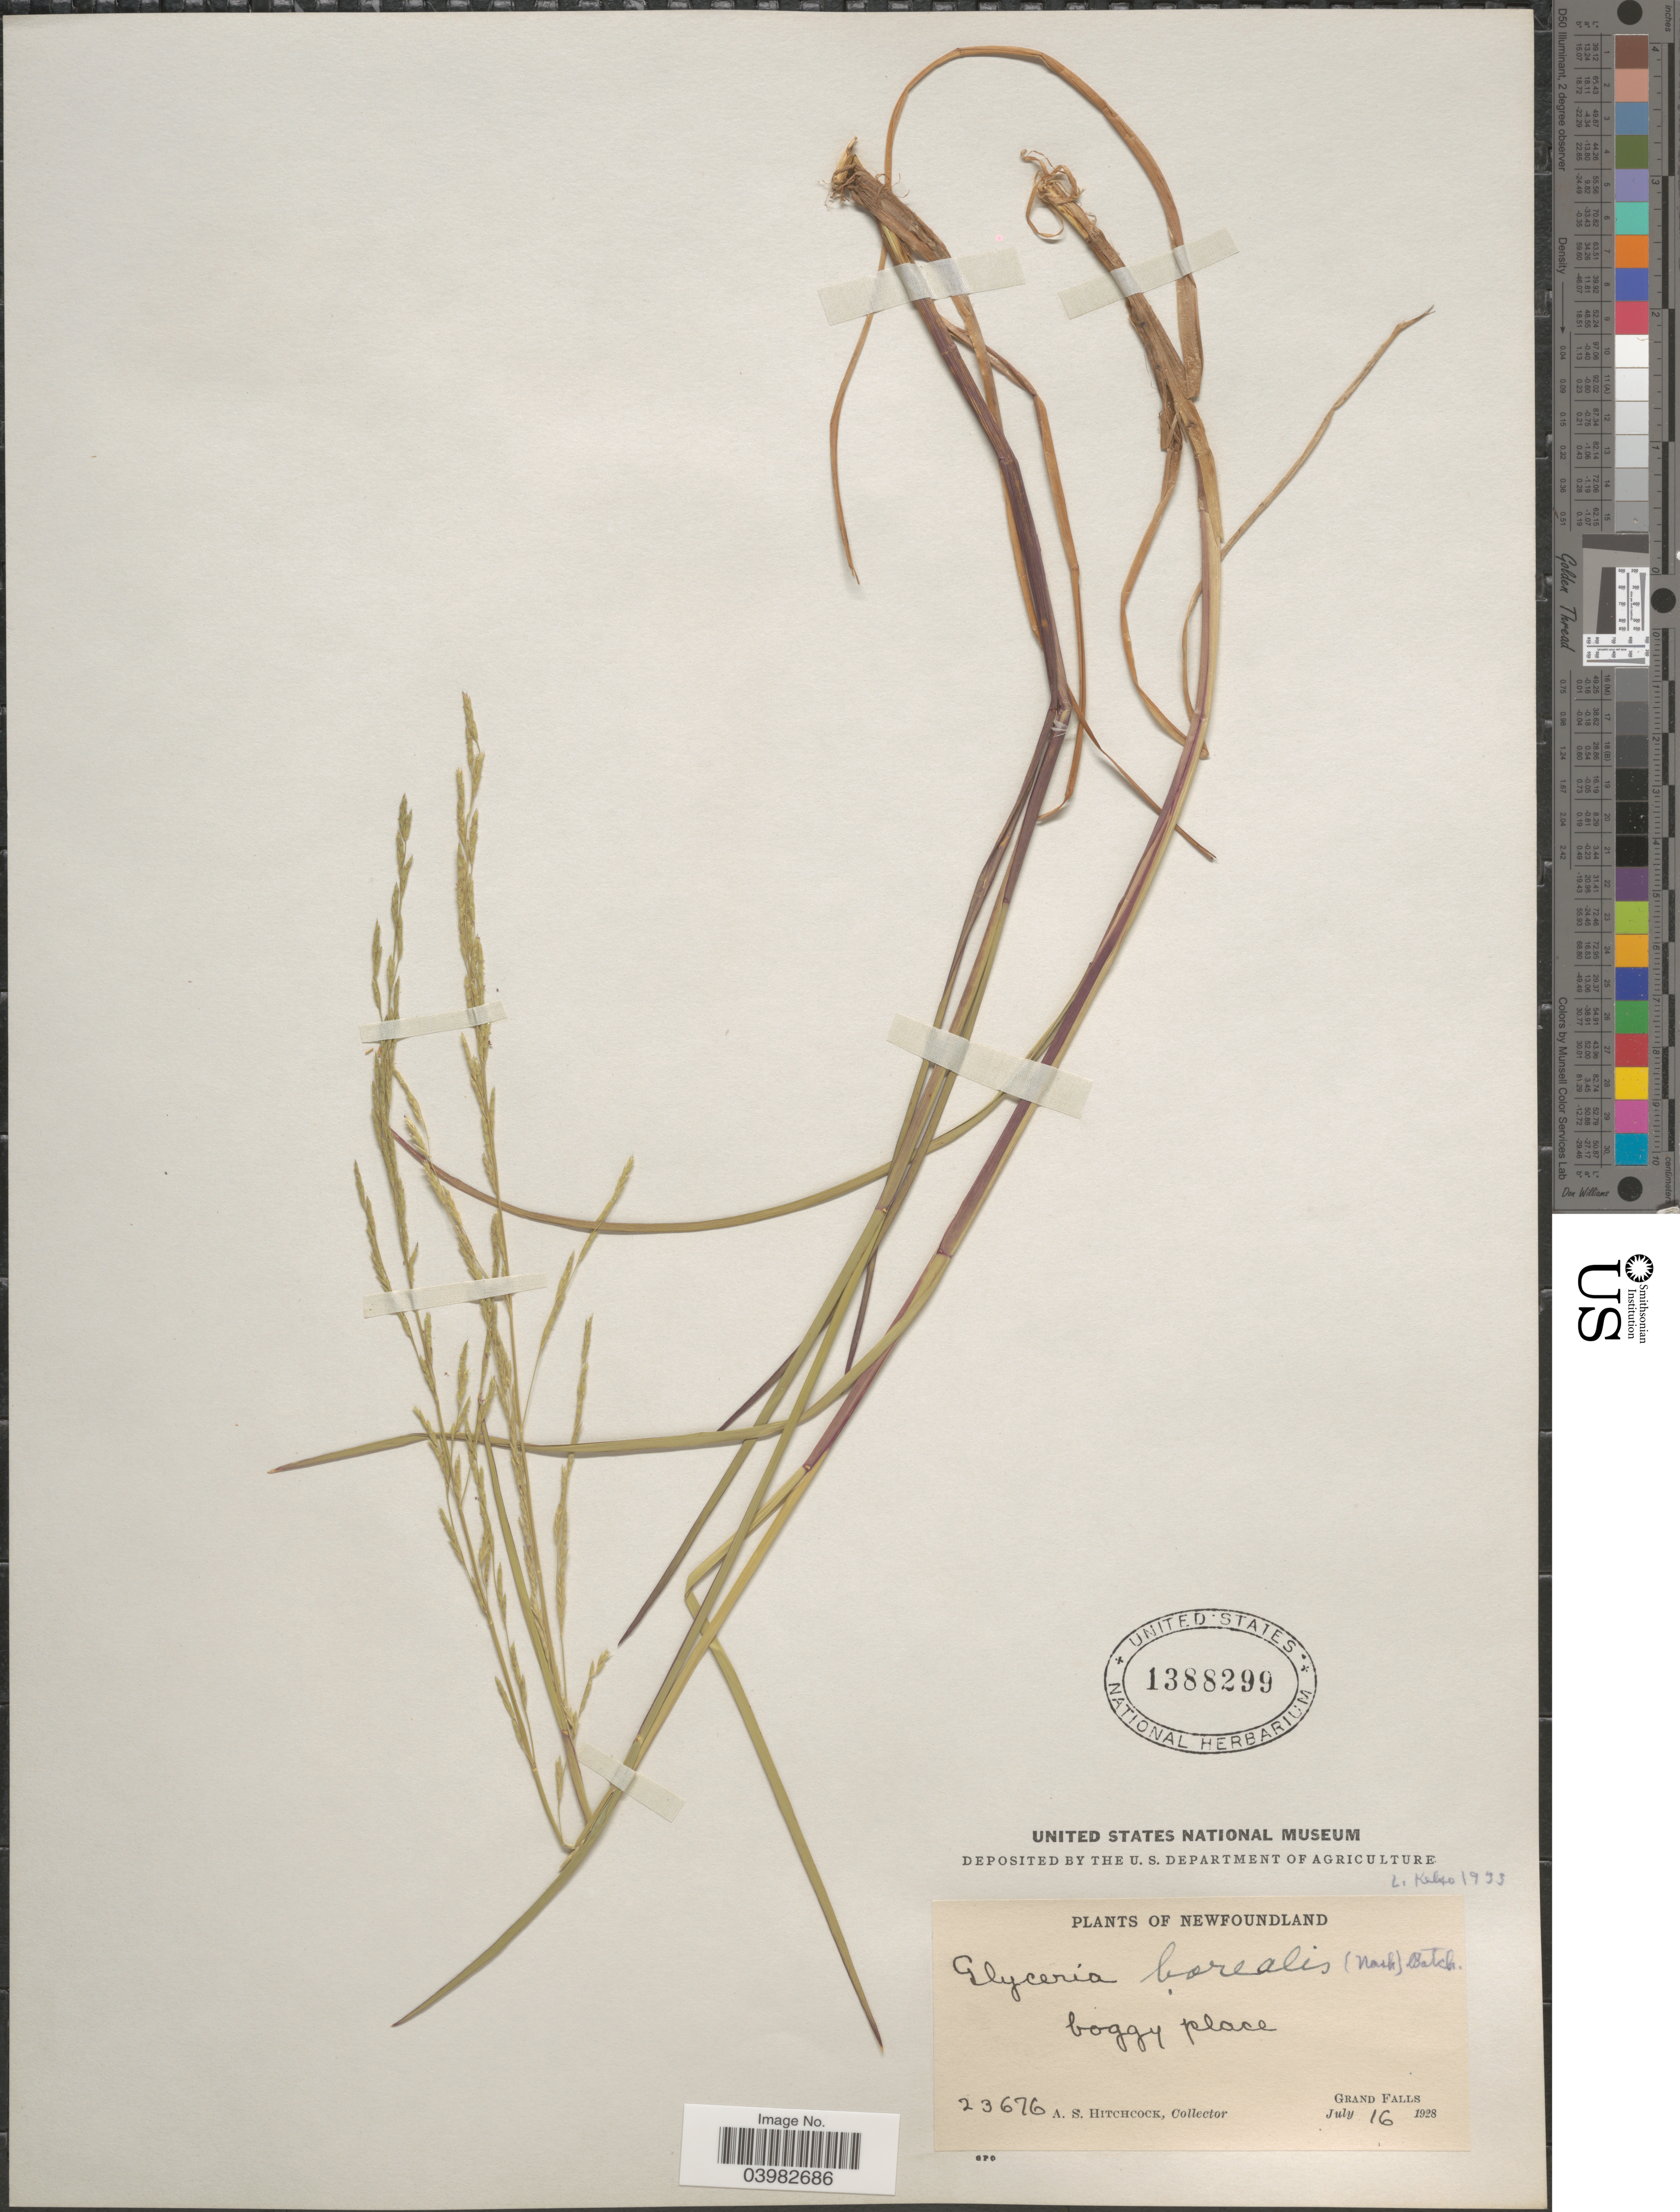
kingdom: Plantae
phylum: Tracheophyta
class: Liliopsida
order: Poales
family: Poaceae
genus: Glyceria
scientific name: Glyceria borealis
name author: (Nash) Batchelder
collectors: A. S. Hitchcock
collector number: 23676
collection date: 1928-07-16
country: Canada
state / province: Newfoundland and Labrador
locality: Grand Falls.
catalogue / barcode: US 1388299